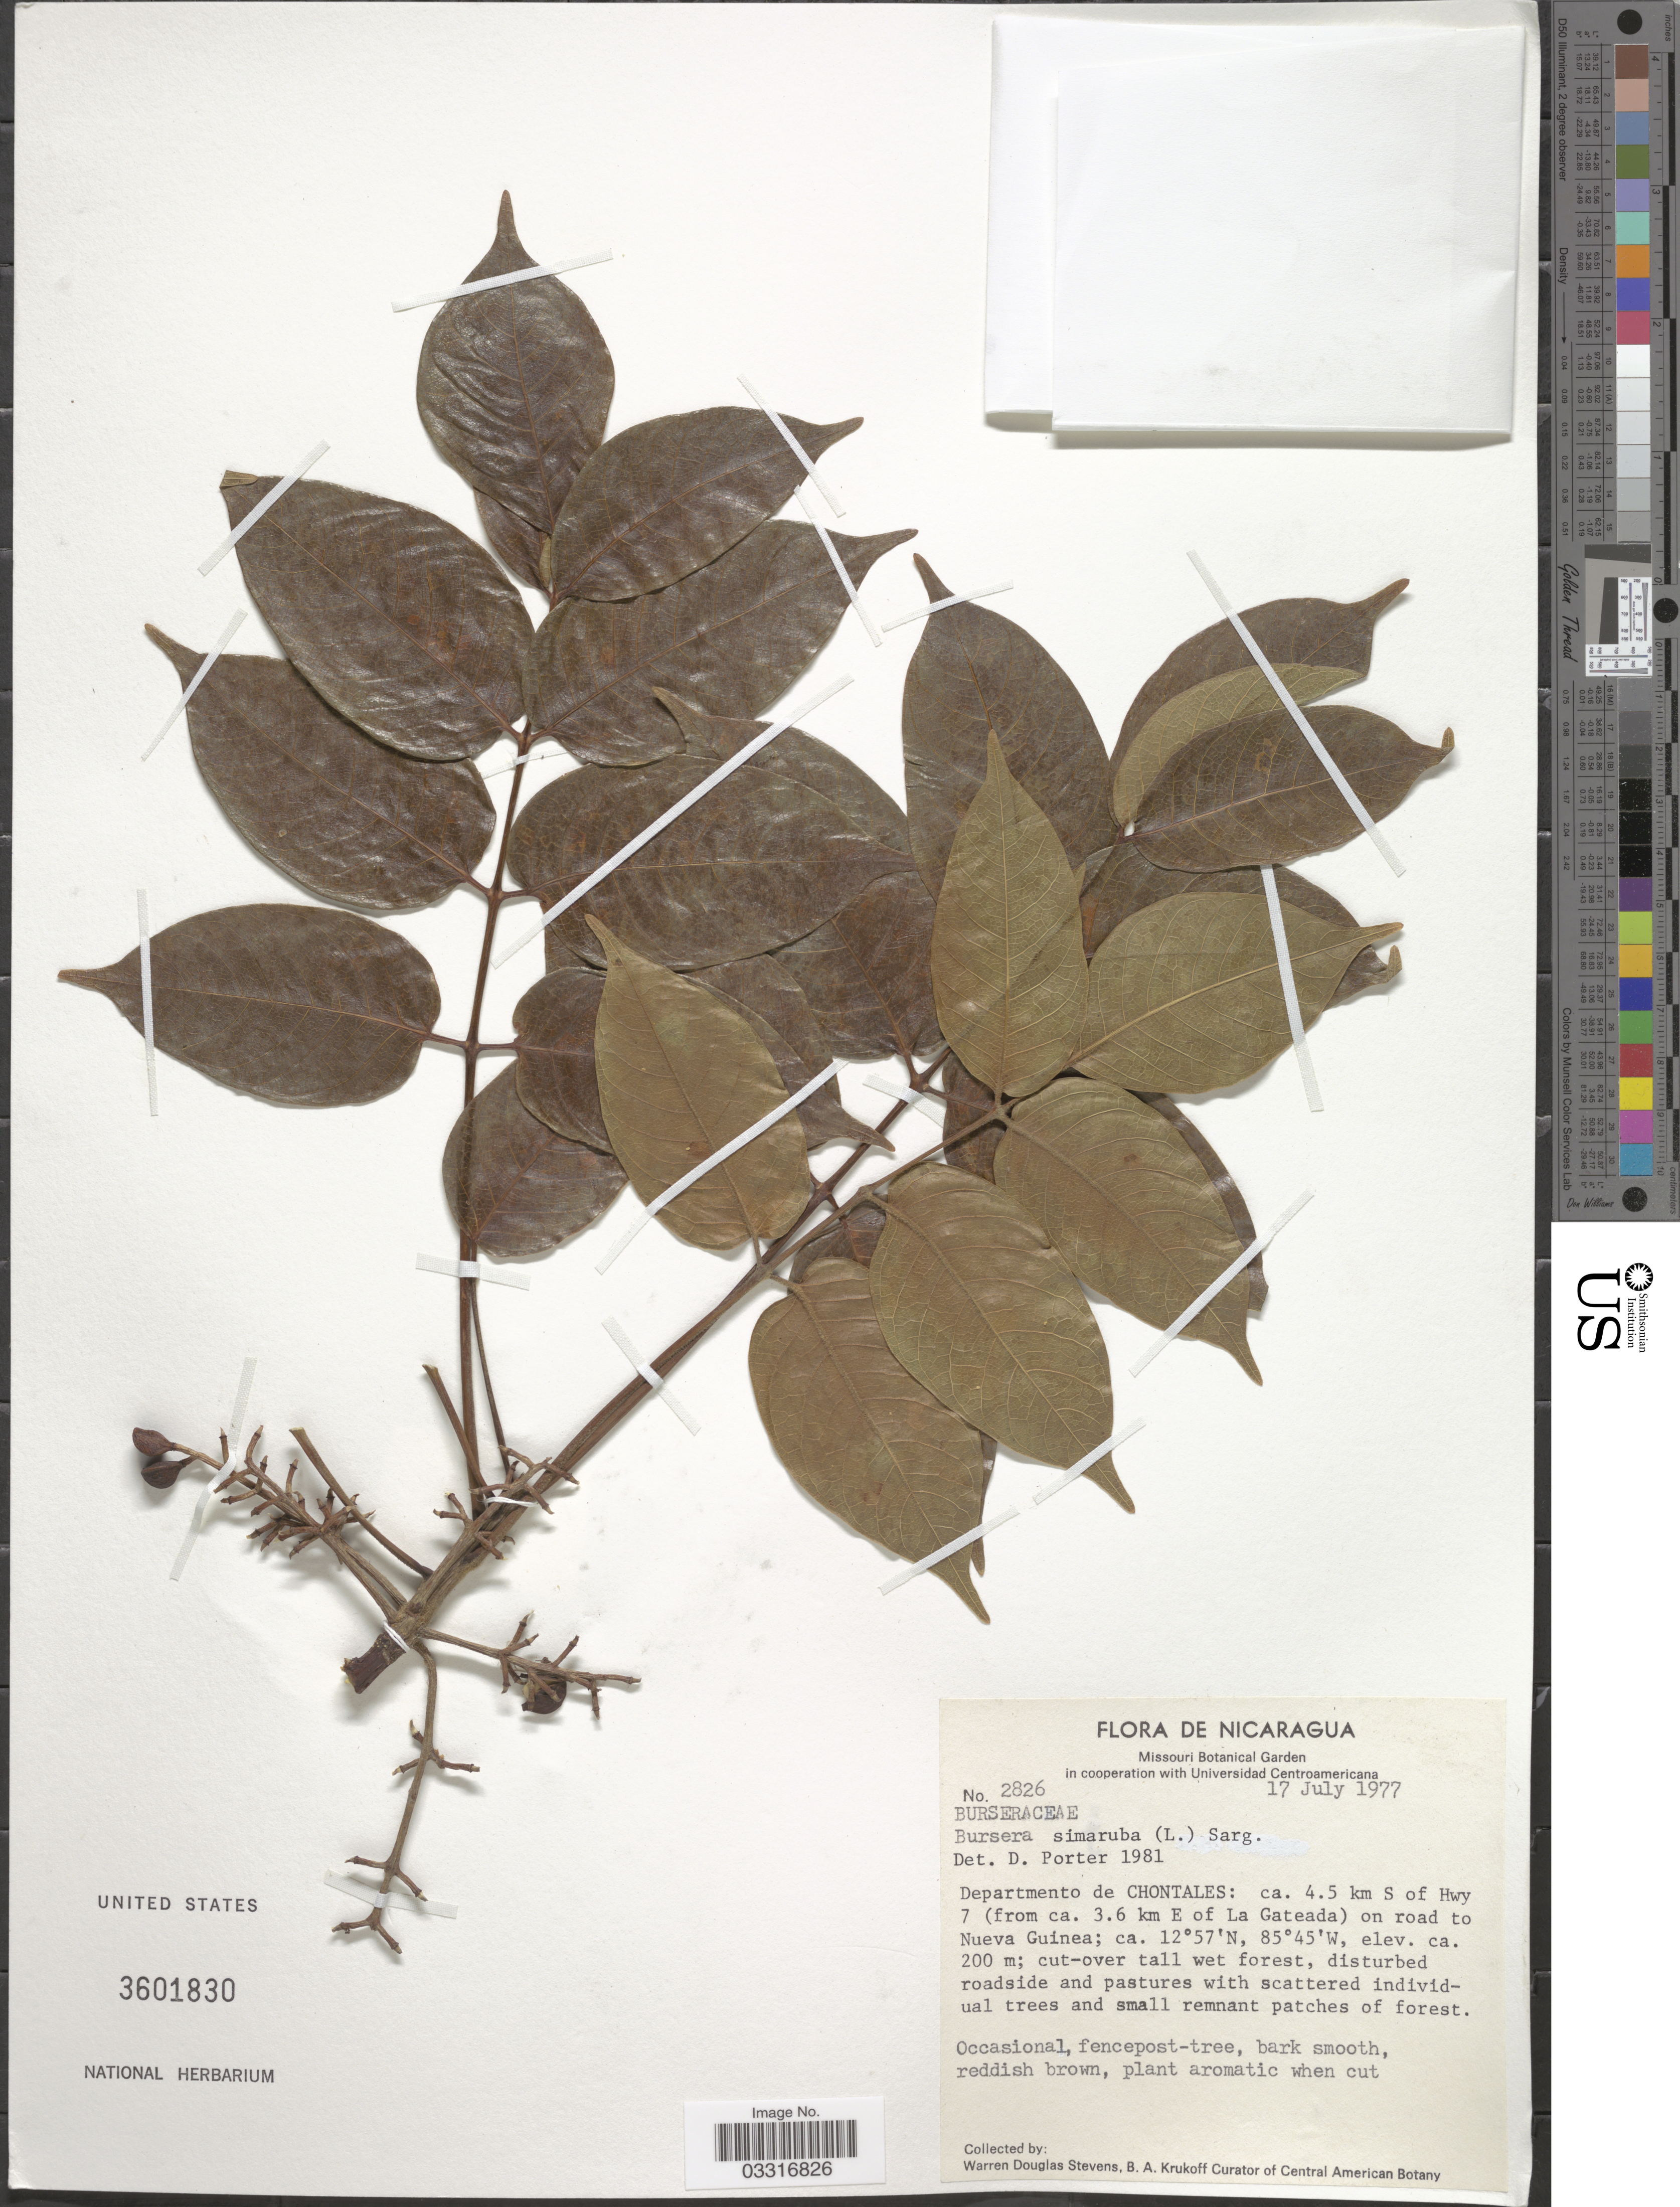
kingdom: Plantae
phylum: Tracheophyta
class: Magnoliopsida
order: Sapindales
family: Burseraceae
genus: Bursera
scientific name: Bursera simaruba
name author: (L.) Sarg.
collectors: W. D. Stevens & B. A. Krukoff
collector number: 2826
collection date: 1977-07-17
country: Nicaragua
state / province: Chontales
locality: Departamento de Chontales: ca. 4.5 km S of Hwy 7 (from ca. 3.6 km E of la Gateada) on road to Nueva Guinea.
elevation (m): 200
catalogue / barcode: US 3601830